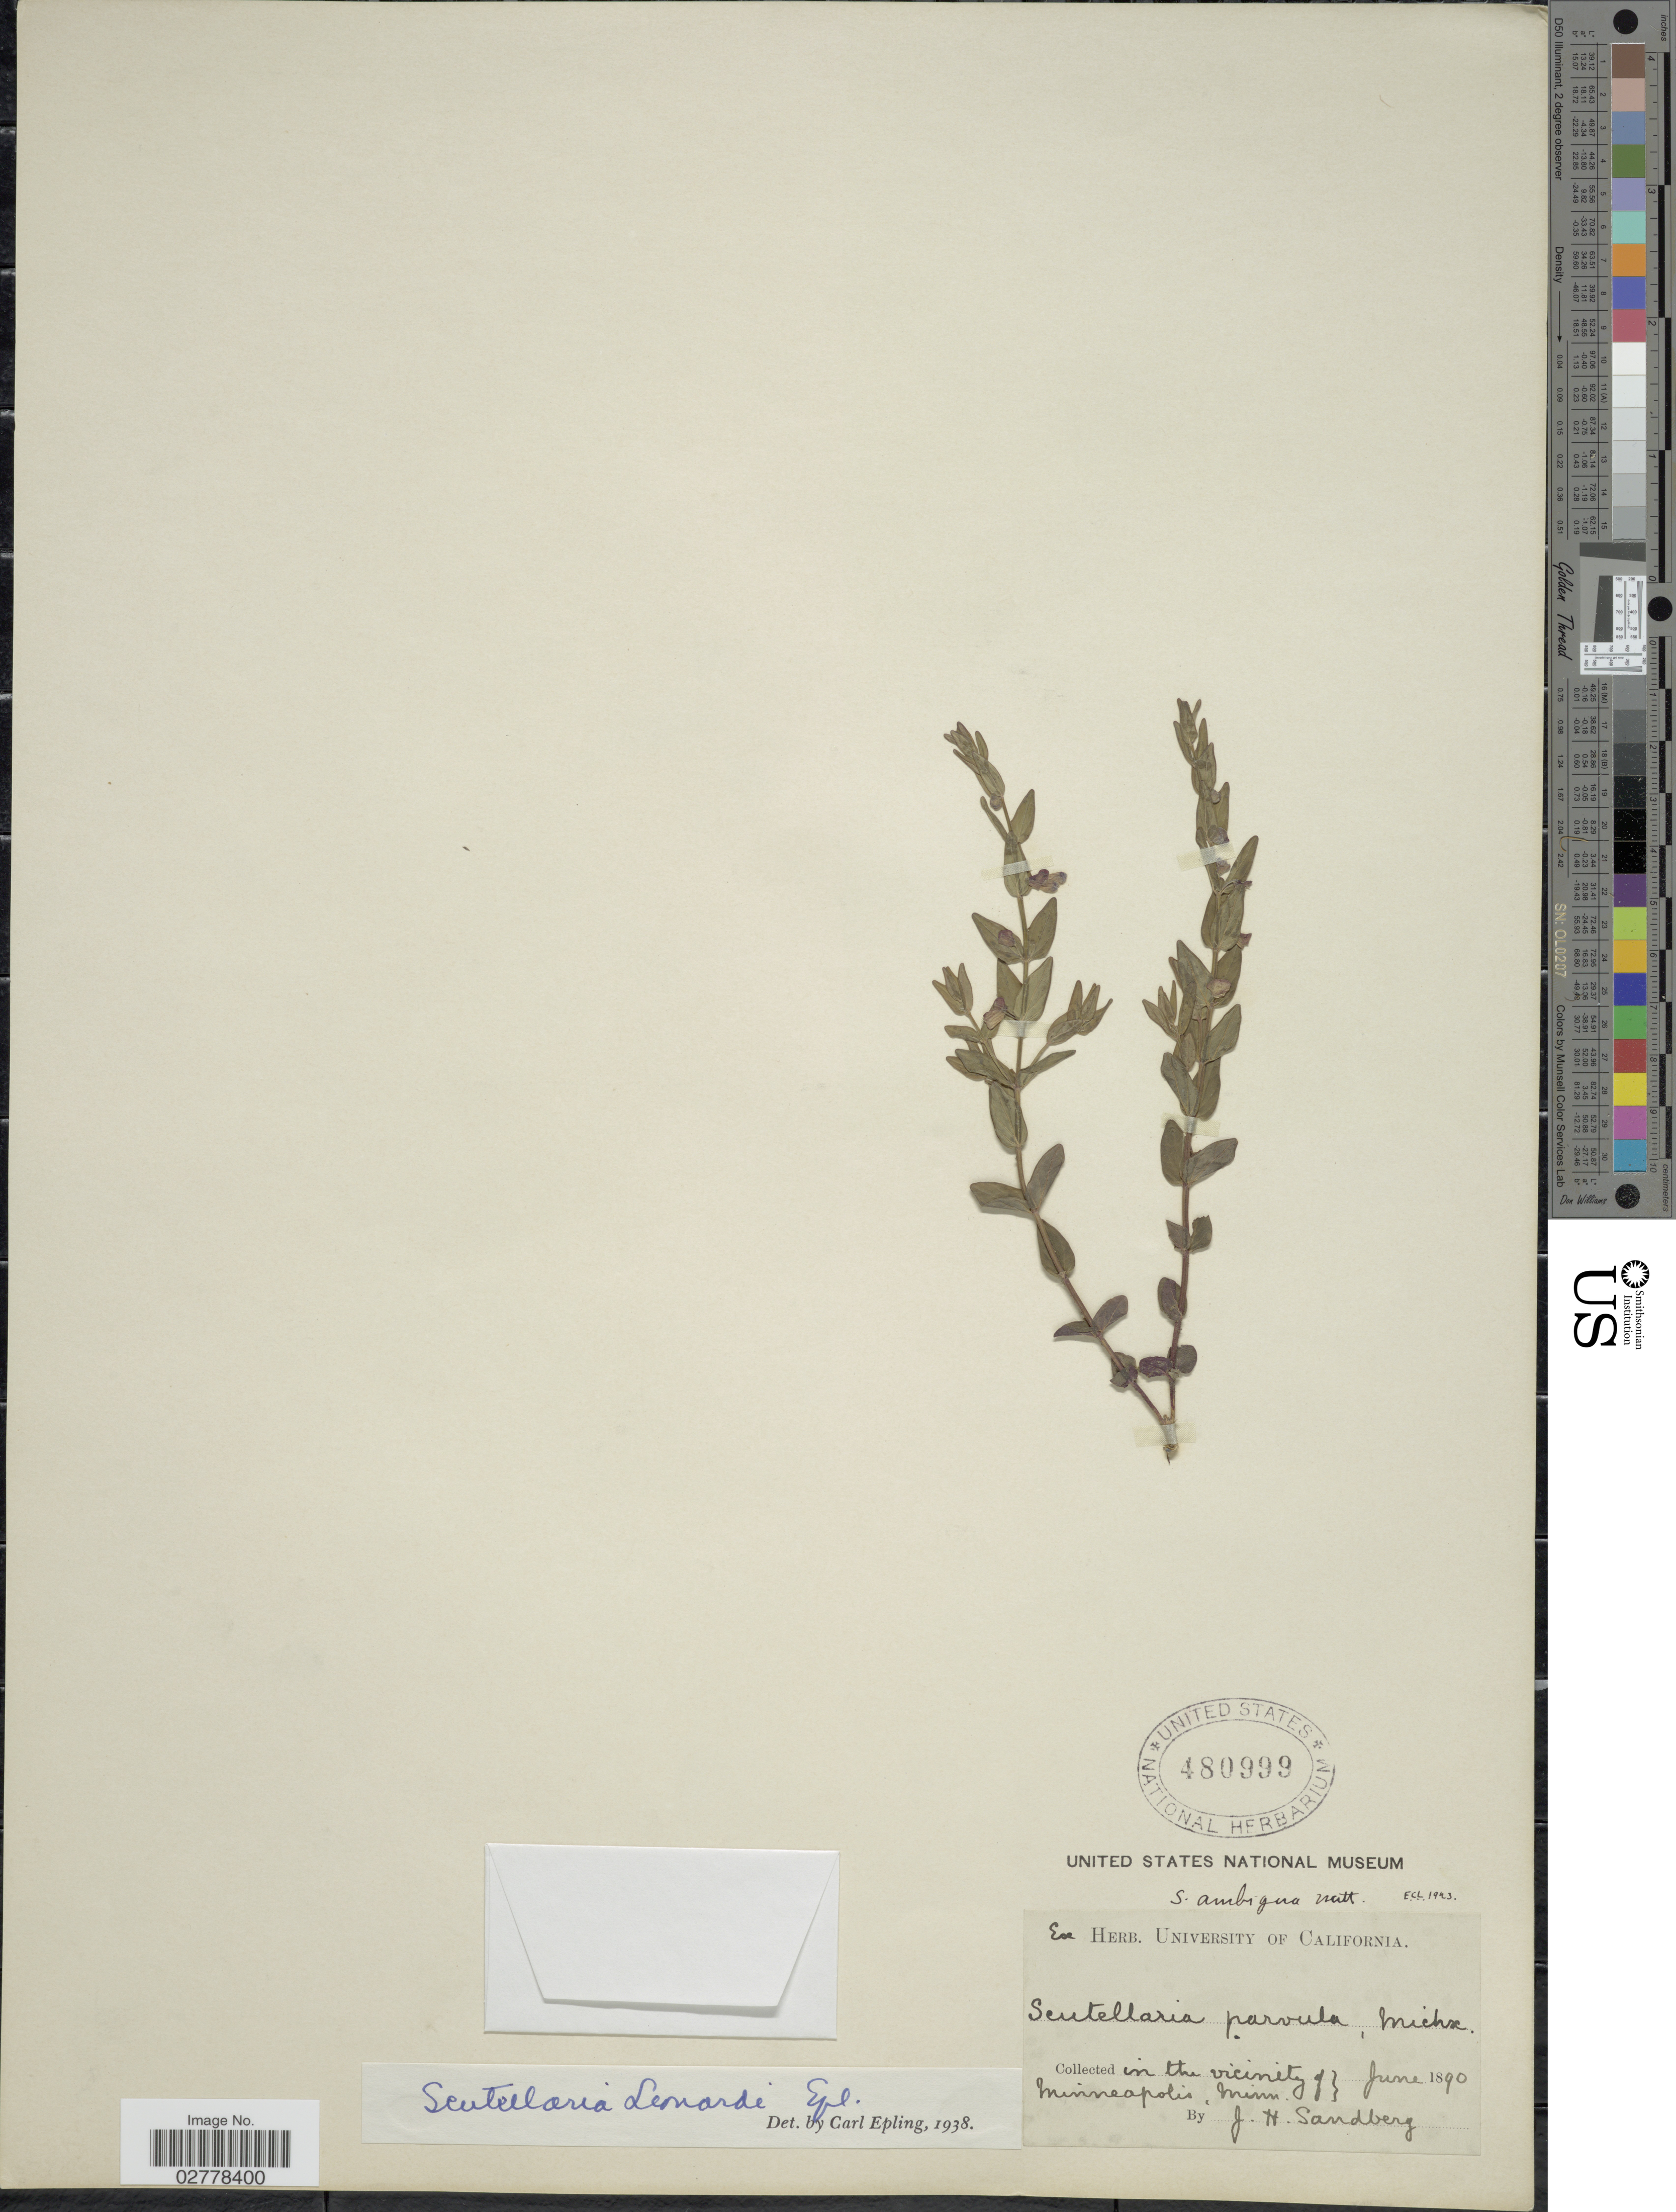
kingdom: Plantae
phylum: Tracheophyta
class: Magnoliopsida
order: Lamiales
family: Lamiaceae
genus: Scutellaria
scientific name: Scutellaria leonardii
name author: Epling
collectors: J. H. Sandberg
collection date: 1890-06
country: United States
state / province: Minnesota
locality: In the vicinity of Minneapolis.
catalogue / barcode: US 480999